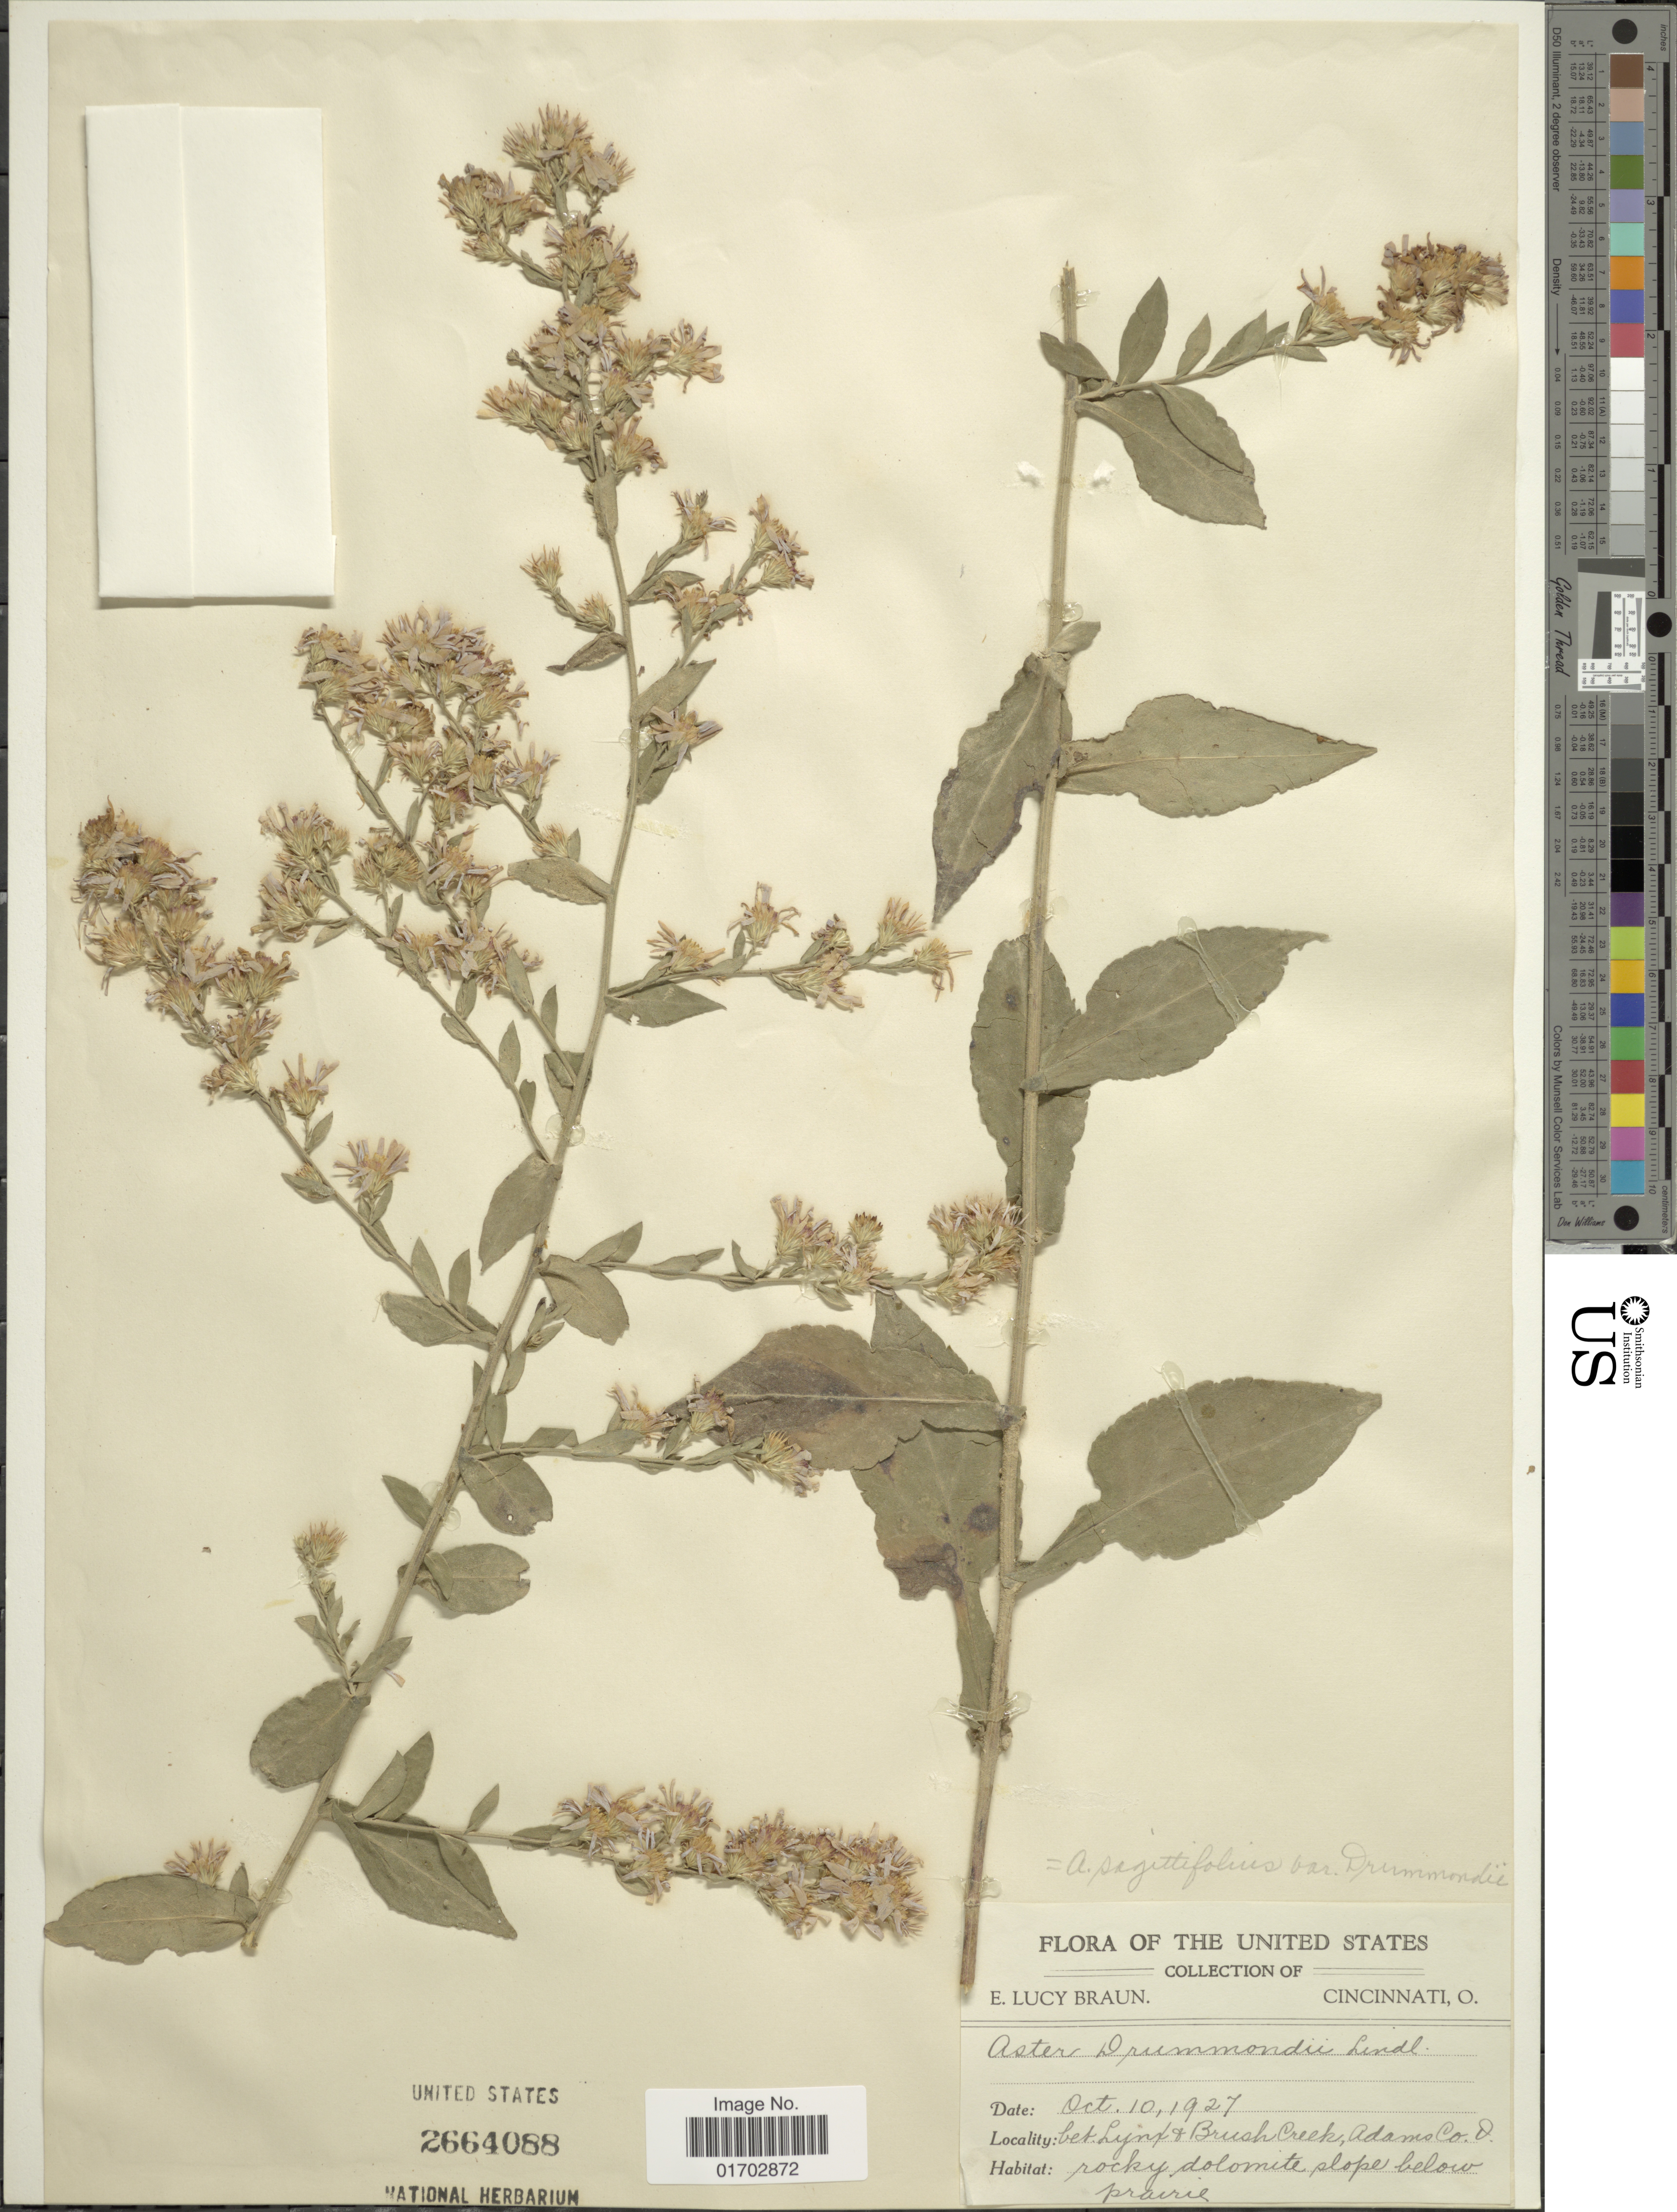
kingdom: Plantae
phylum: Tracheophyta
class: Magnoliopsida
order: Asterales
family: Asteraceae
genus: Symphyotrichum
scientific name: Symphyotrichum sagittifolium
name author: (Wedem. ex Willd.) G.L. Nesom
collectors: E. L. Braun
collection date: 1927-10-10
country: United States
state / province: Ohio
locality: The United States, bet Lynx, Brush Creek, Adams Co.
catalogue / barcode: US 2664088